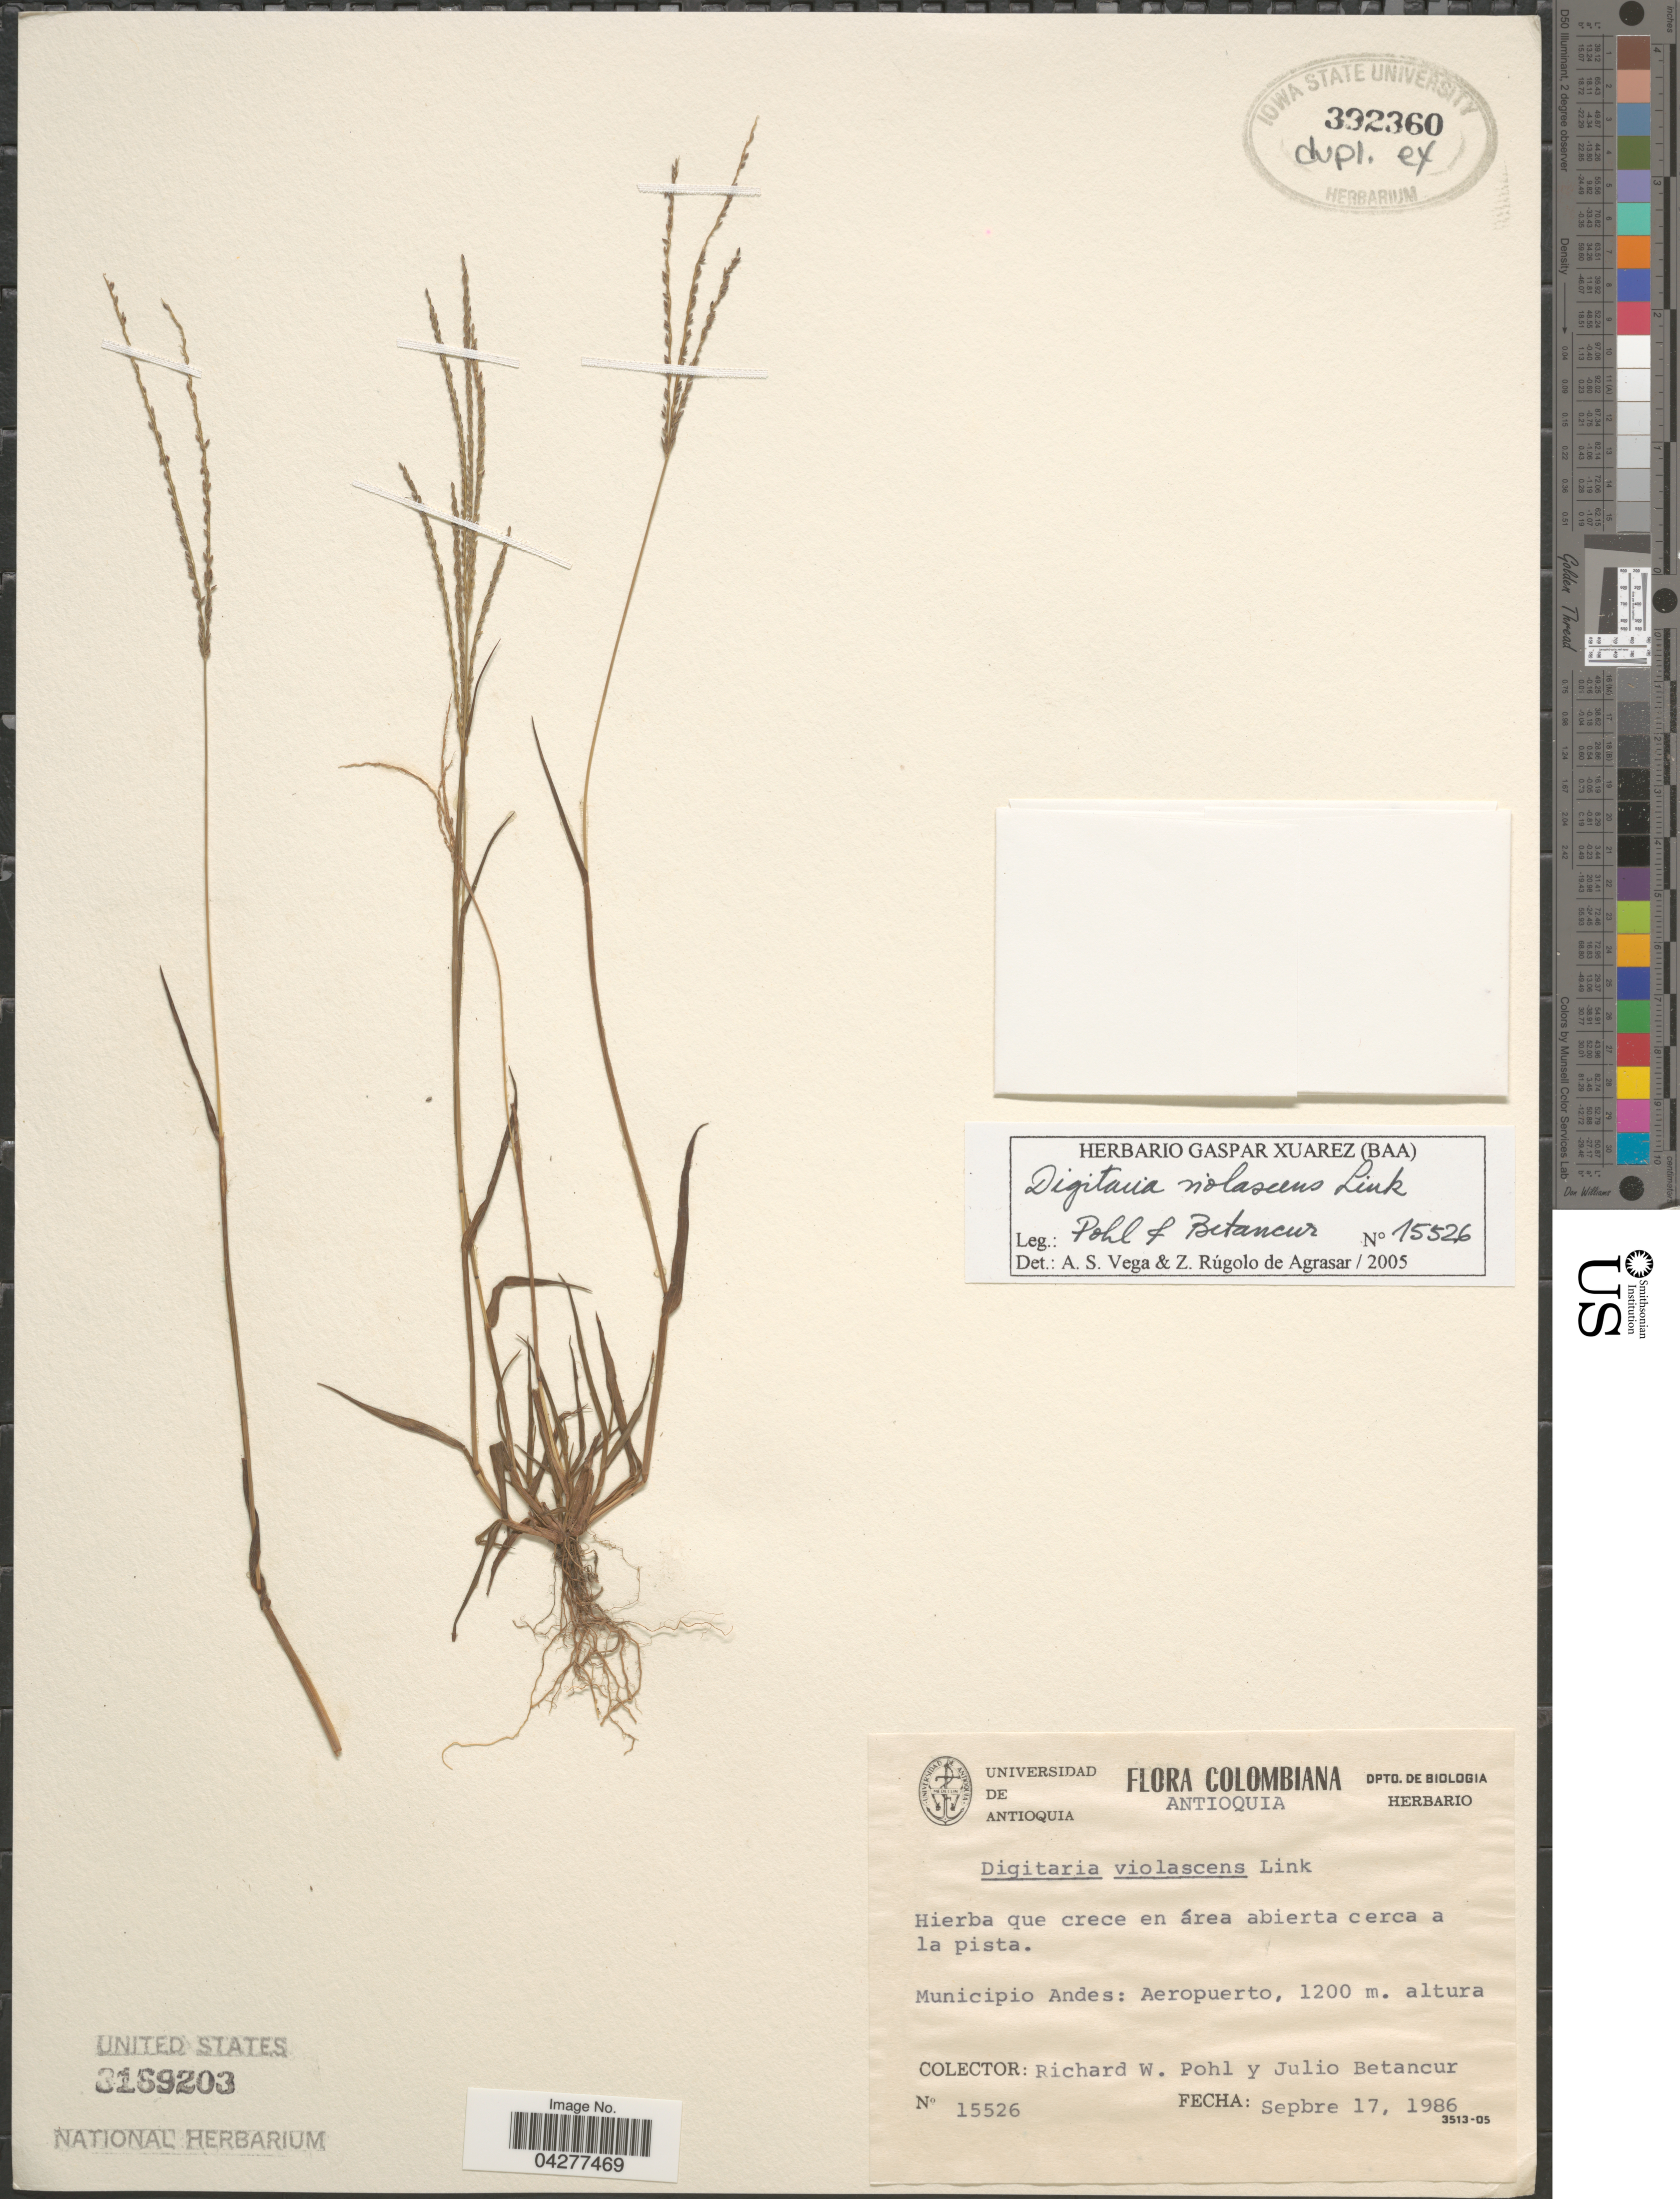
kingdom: Plantae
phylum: Tracheophyta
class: Liliopsida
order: Poales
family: Poaceae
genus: Digitaria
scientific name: Digitaria violascens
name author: Link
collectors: R. W. Pohl & J. Betancur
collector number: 15526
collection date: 1986-09-17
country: Colombia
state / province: Antioquia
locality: En área abierta cerca a la pista. Municipio Andes: Aeropuerto.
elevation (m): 1200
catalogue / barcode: US 3169203